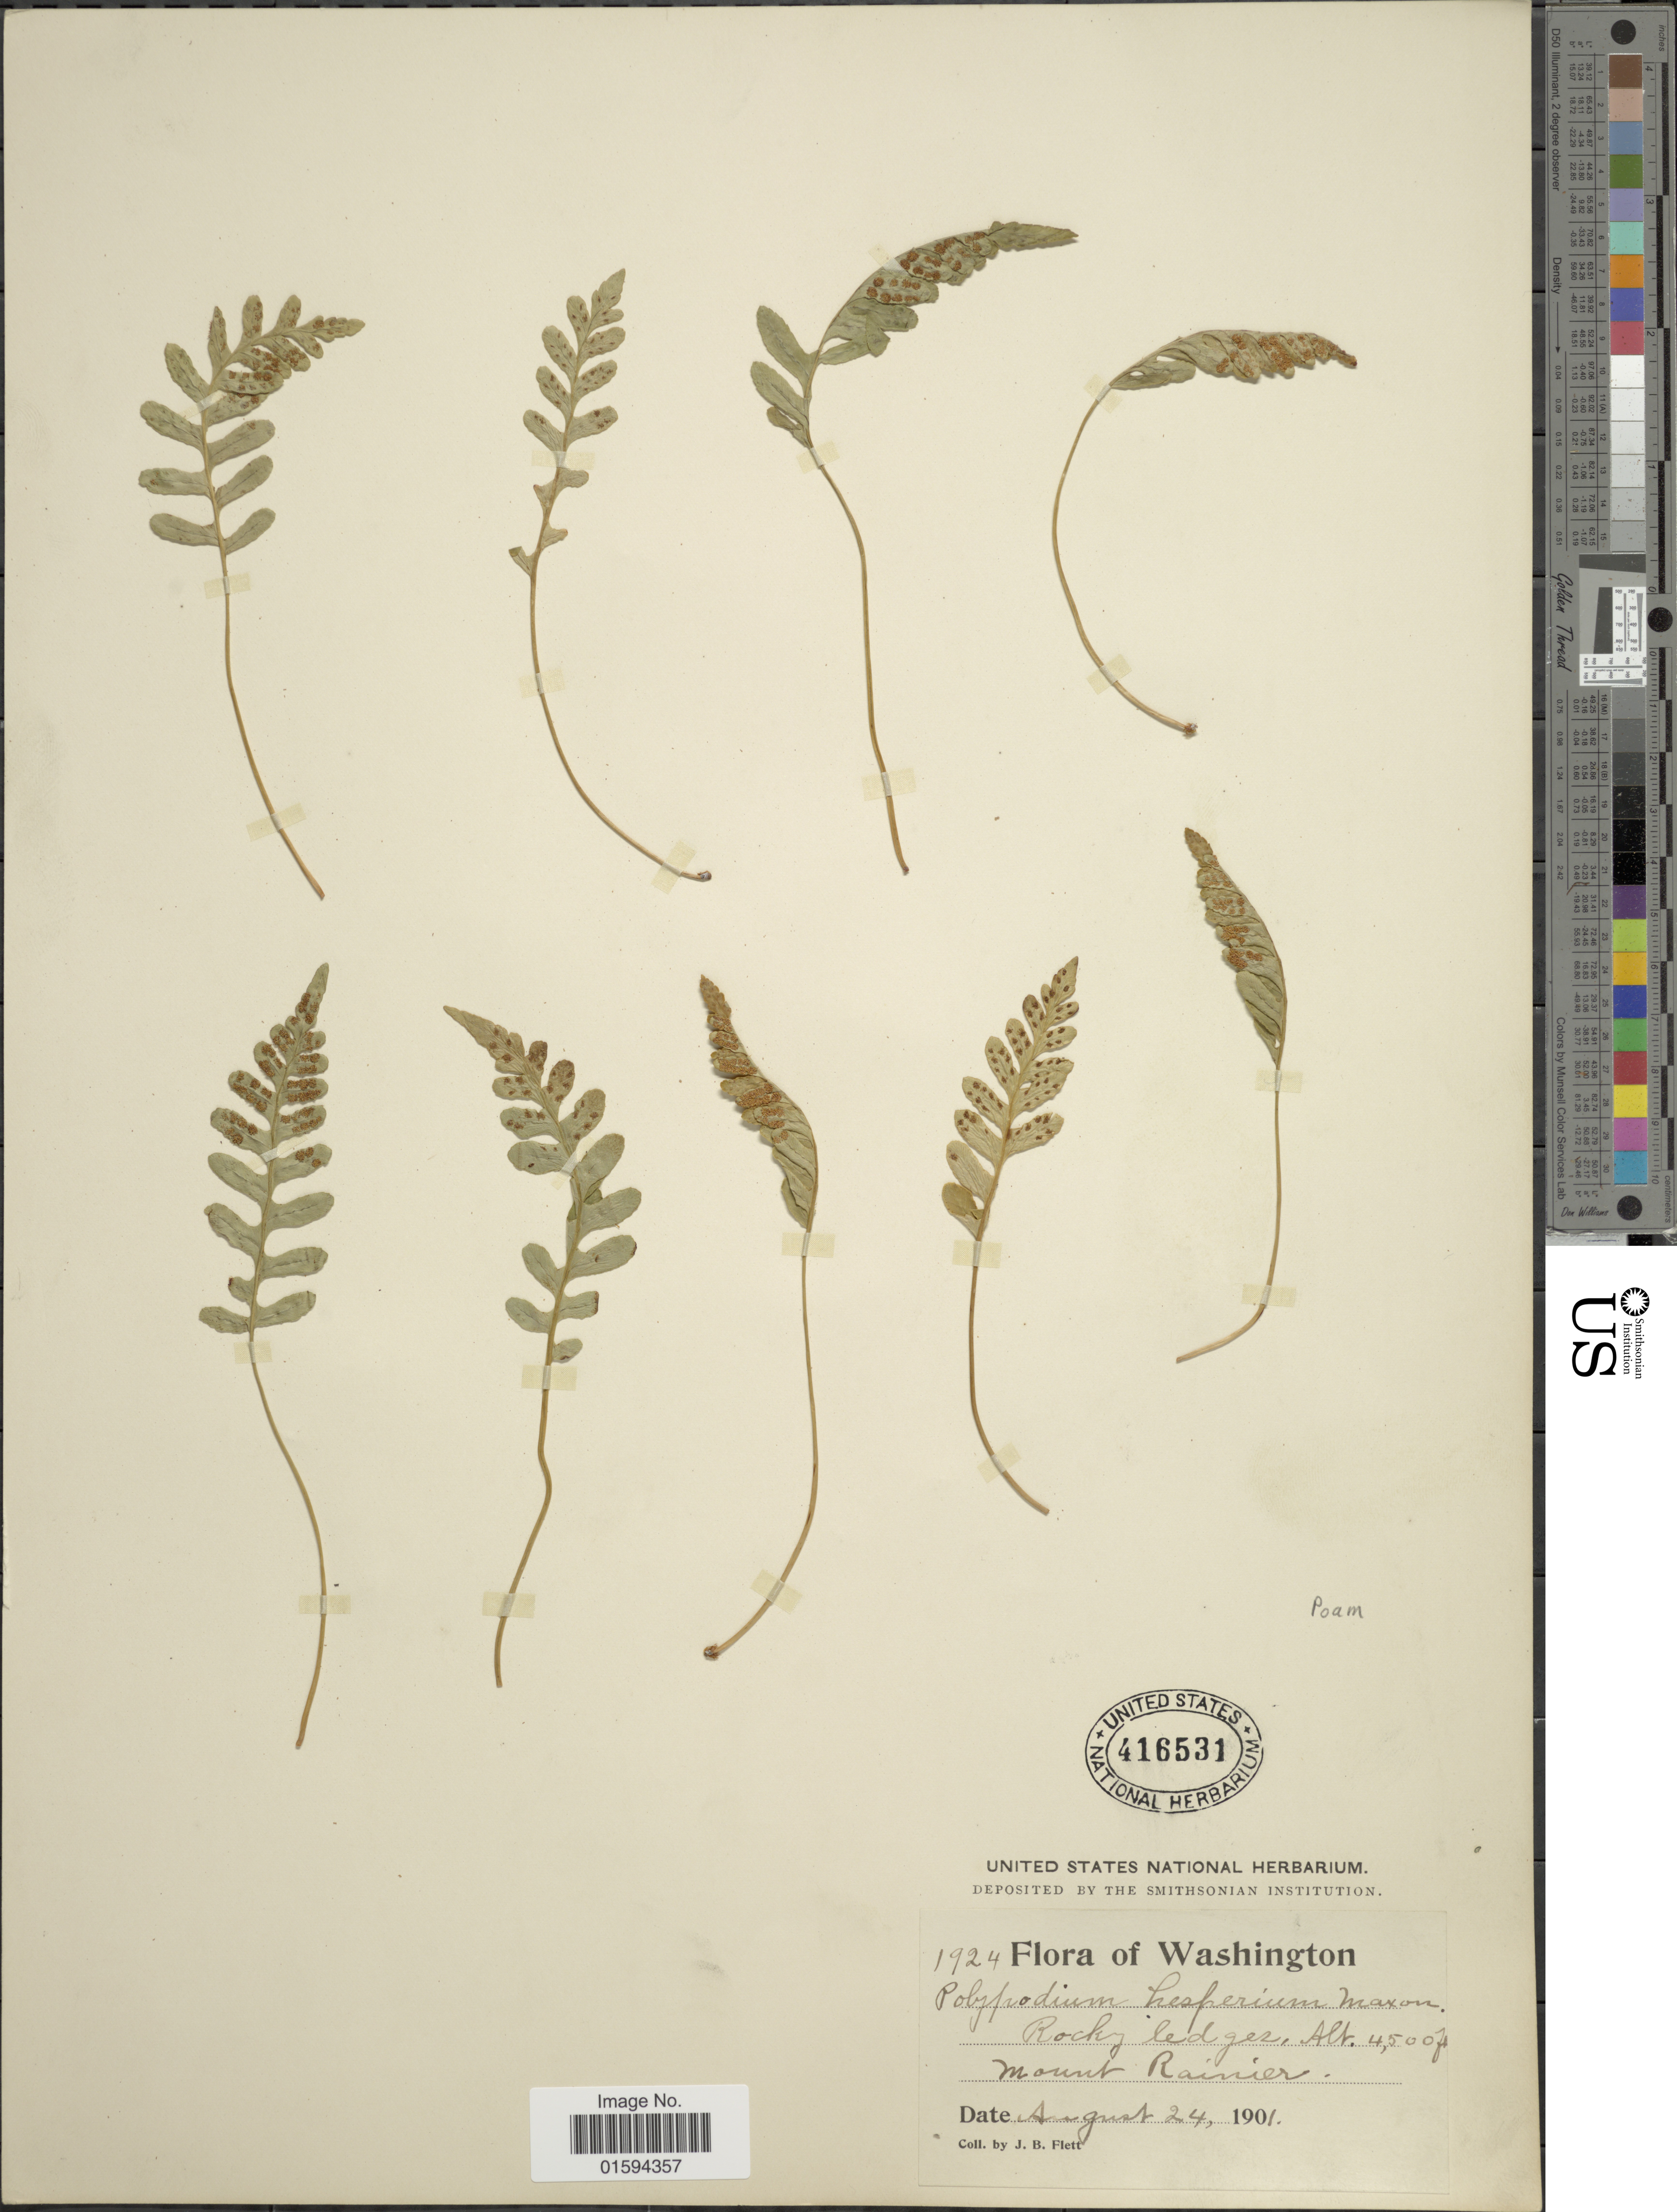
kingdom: Plantae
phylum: Tracheophyta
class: Polypodiopsida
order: Polypodiales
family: Polypodiaceae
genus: Polypodium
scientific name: Polypodium amorphum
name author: Suksd.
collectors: J. Flett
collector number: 1924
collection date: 1901-08-24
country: United States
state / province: Washington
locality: Rocky ledges, Mount Rainier.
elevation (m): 1372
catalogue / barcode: US 416531